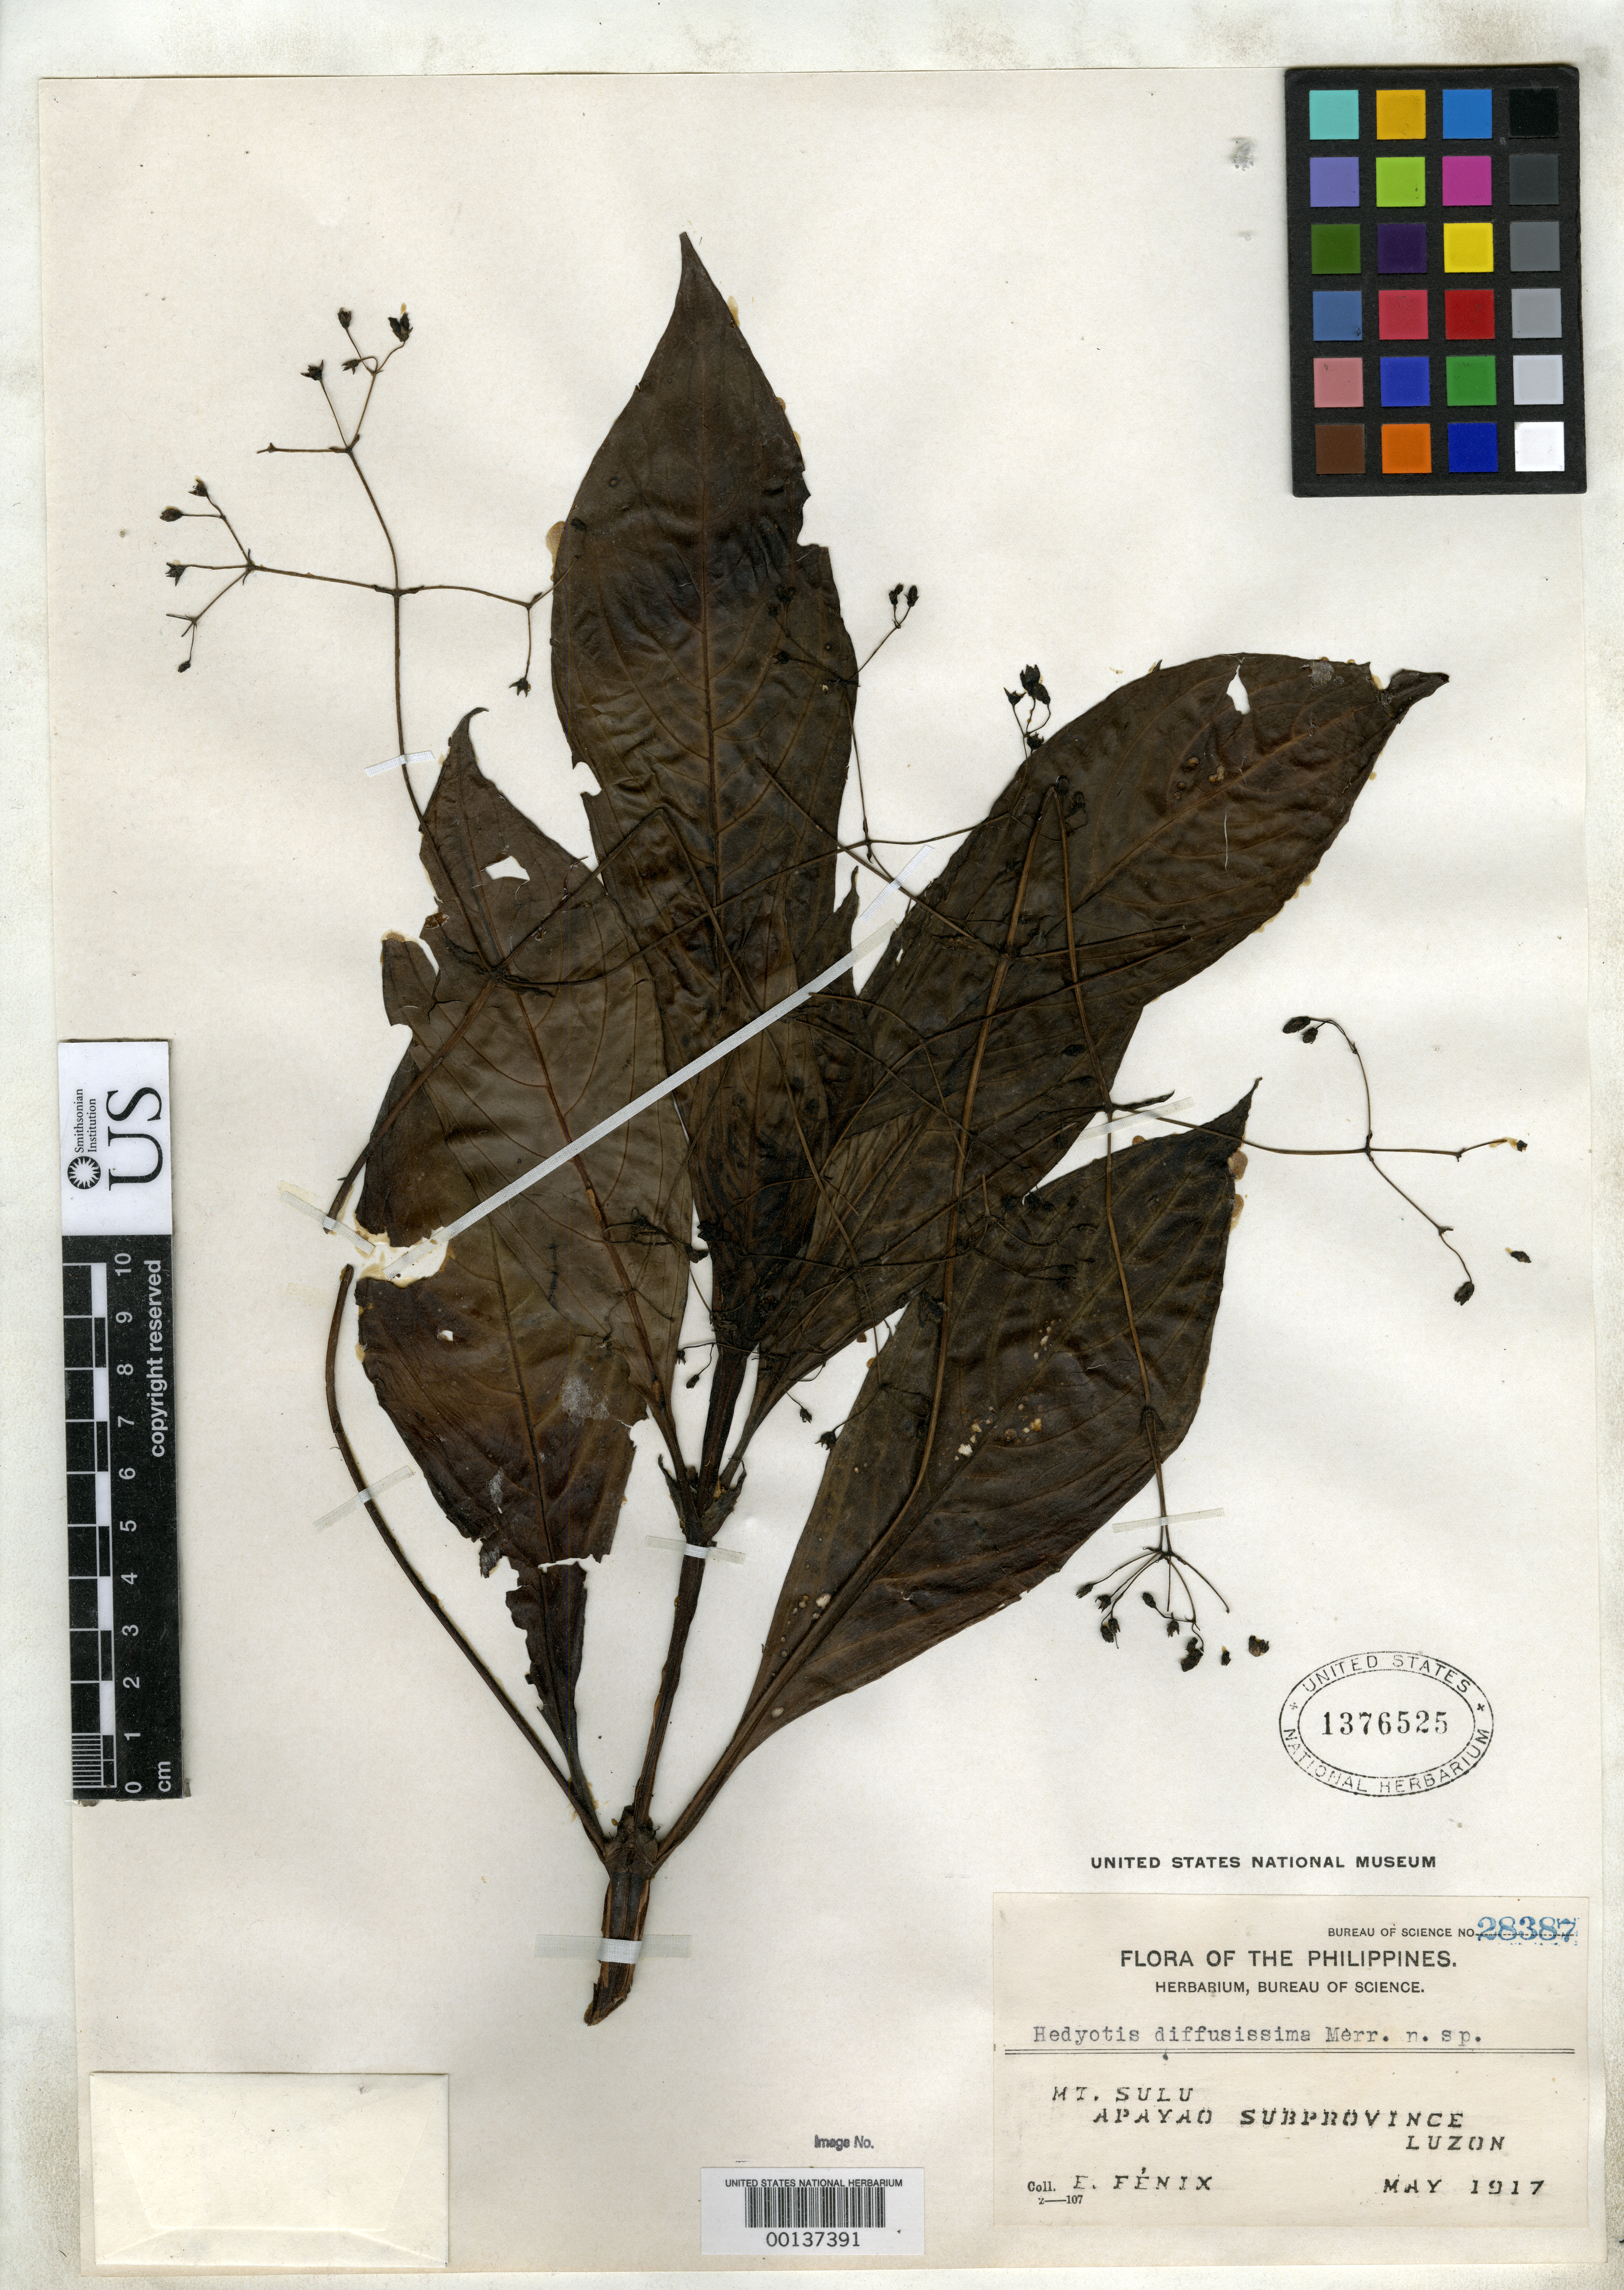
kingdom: Plantae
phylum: Tracheophyta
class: Magnoliopsida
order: Gentianales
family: Rubiaceae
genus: Hedyotis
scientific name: Hedyotis diffusissima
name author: Merr.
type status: Isotype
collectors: E. Fénix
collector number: Bur. Sci. 28387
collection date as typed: May 1917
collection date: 1917-05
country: Philippines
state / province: Cordillera (Administrative Region)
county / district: Apayao / Kalinga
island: Luzon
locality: Mt. Sulu.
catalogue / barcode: US 1376525